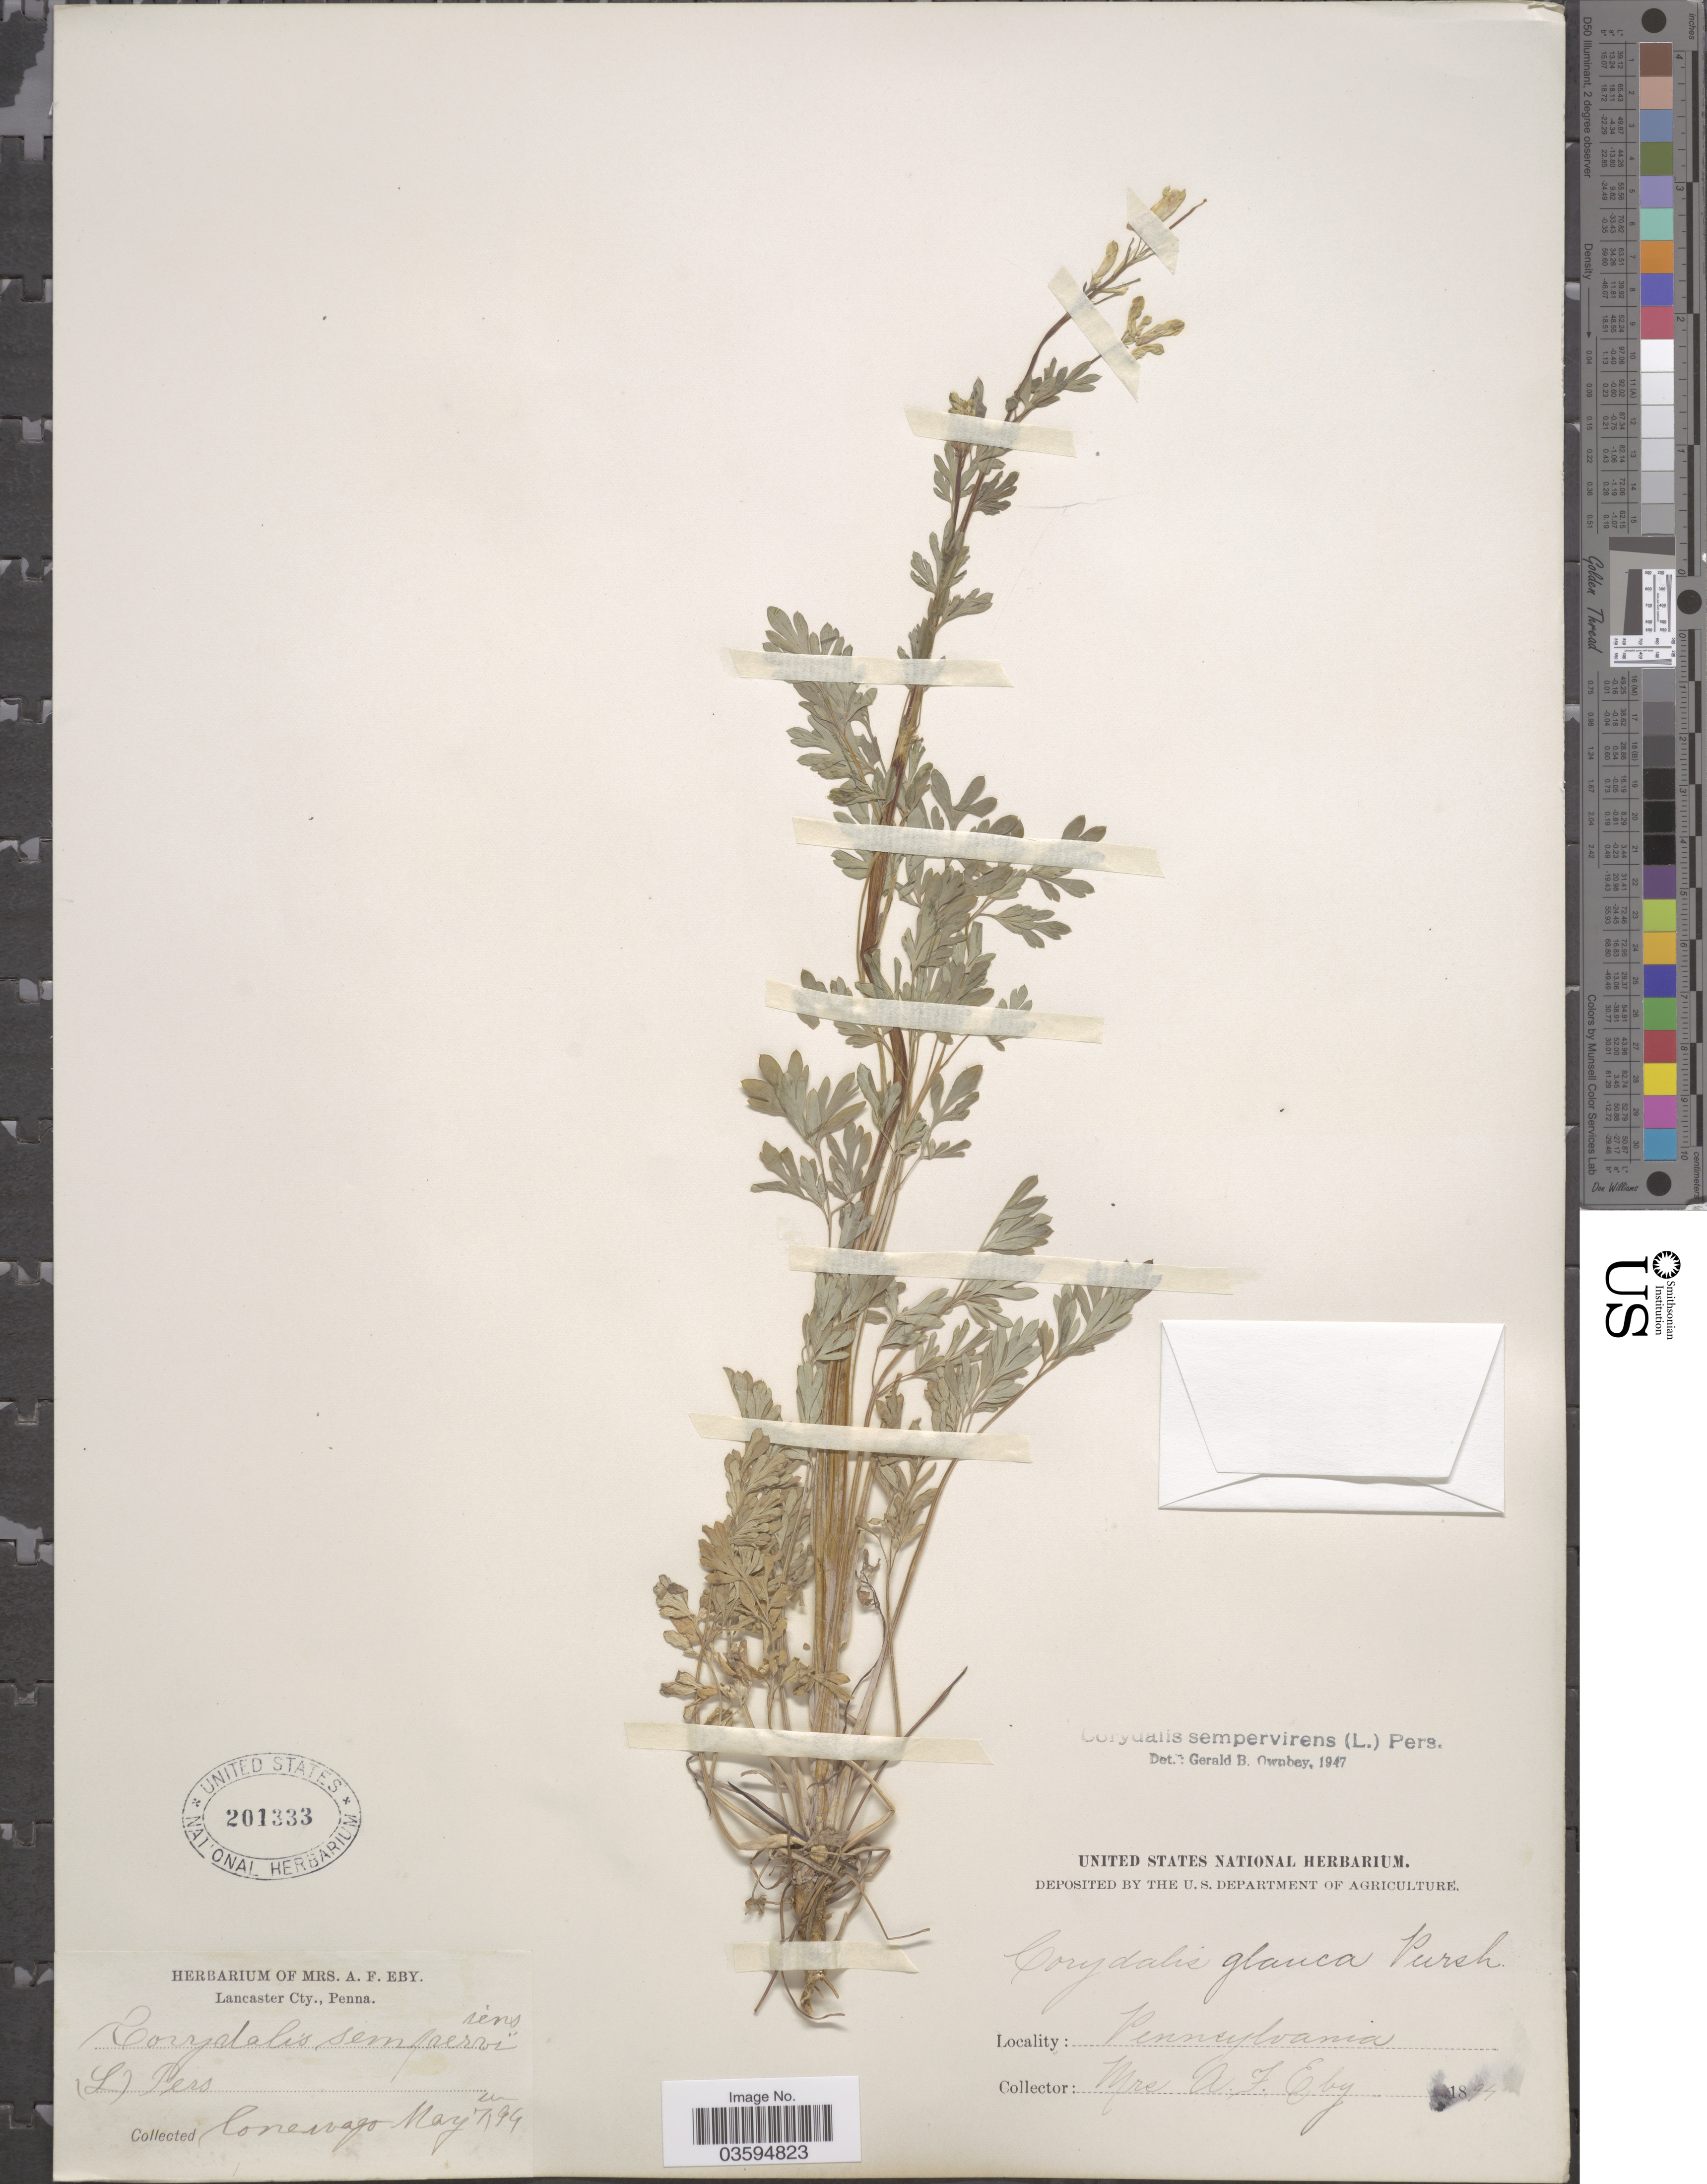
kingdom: Plantae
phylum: Tracheophyta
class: Magnoliopsida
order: Ranunculales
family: Papaveraceae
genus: Capnoides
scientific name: Capnoides sempervirens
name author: (L.) Borkh.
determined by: Strong, M. T., (US), Smithsonian Institution - National Museum of Natural History (UNITED STATES)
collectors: Mrs. A. F. Eby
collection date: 1894-05-07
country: United States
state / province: Pennsylvania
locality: Conewago.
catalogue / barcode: US 201333